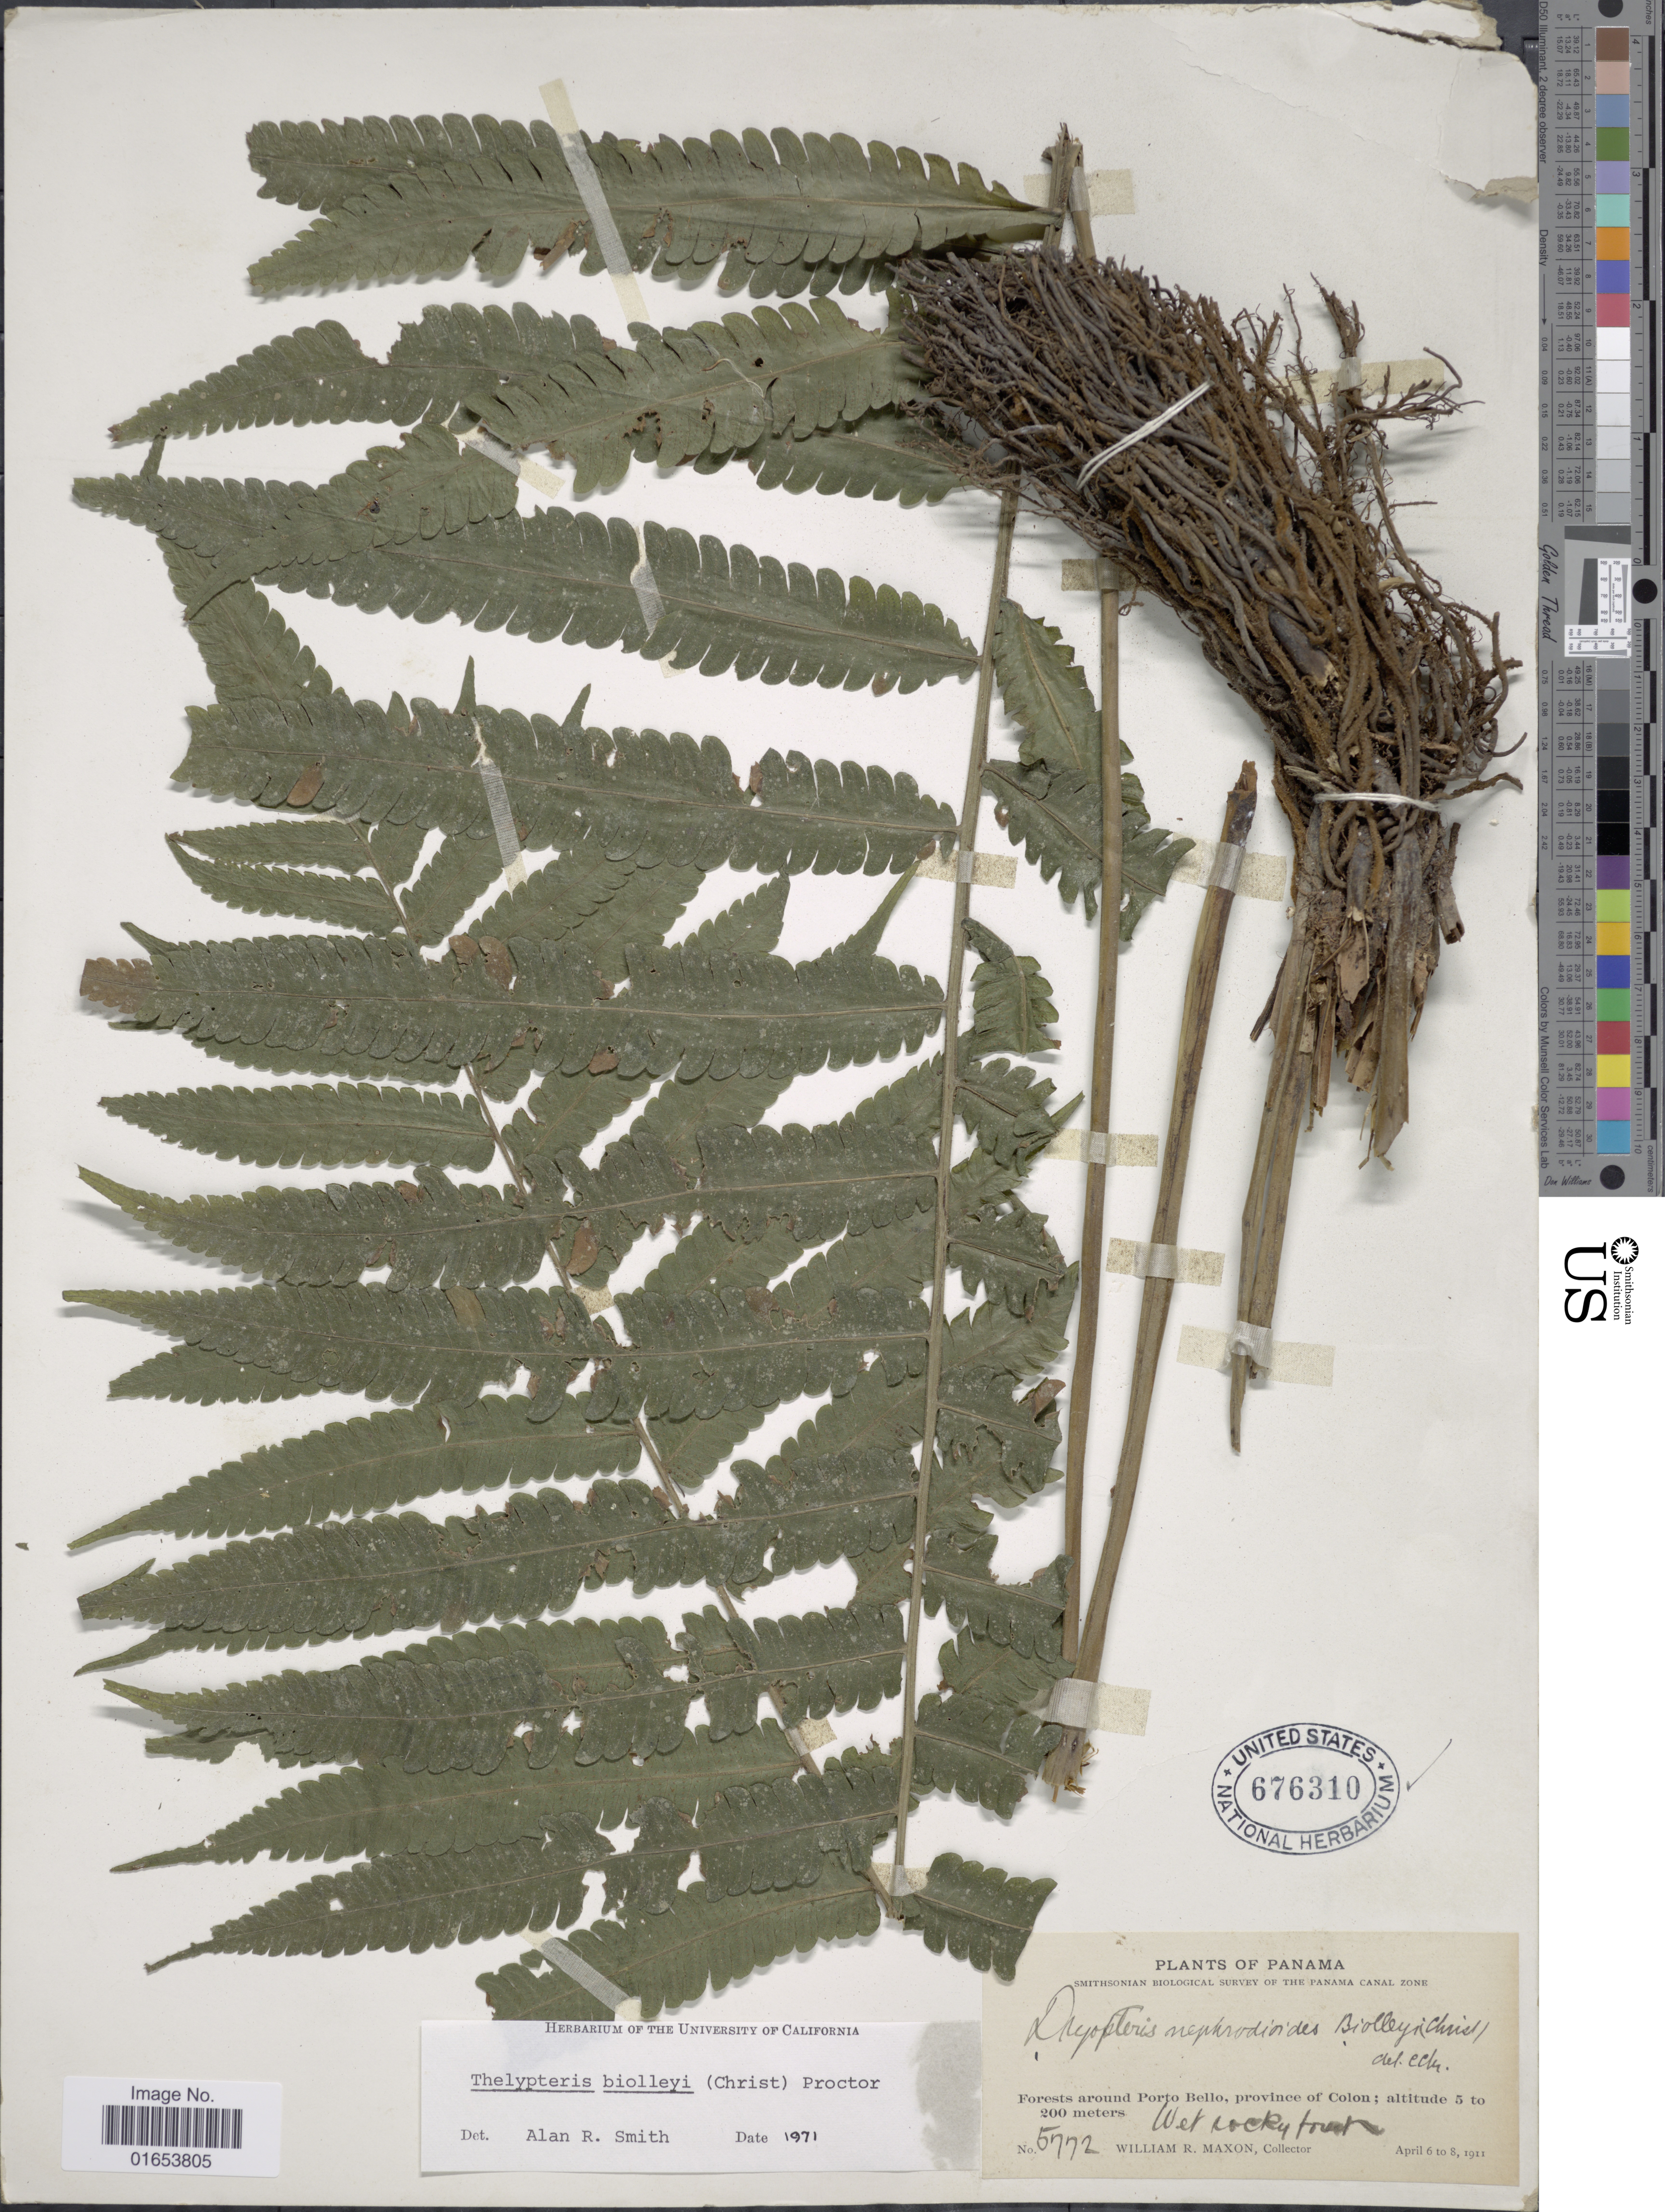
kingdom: Plantae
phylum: Tracheophyta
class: Polypodiopsida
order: Polypodiales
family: Thelypteridaceae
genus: Goniopteris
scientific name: Goniopteris biolleyi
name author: (C. Chr.) Pic. Serm.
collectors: W. R. Maxon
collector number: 5772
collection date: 1911-04-06/1911-04-08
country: Panama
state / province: Colón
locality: Forests around Porto Bello, province of Colon, Panama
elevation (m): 5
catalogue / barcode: US 676310